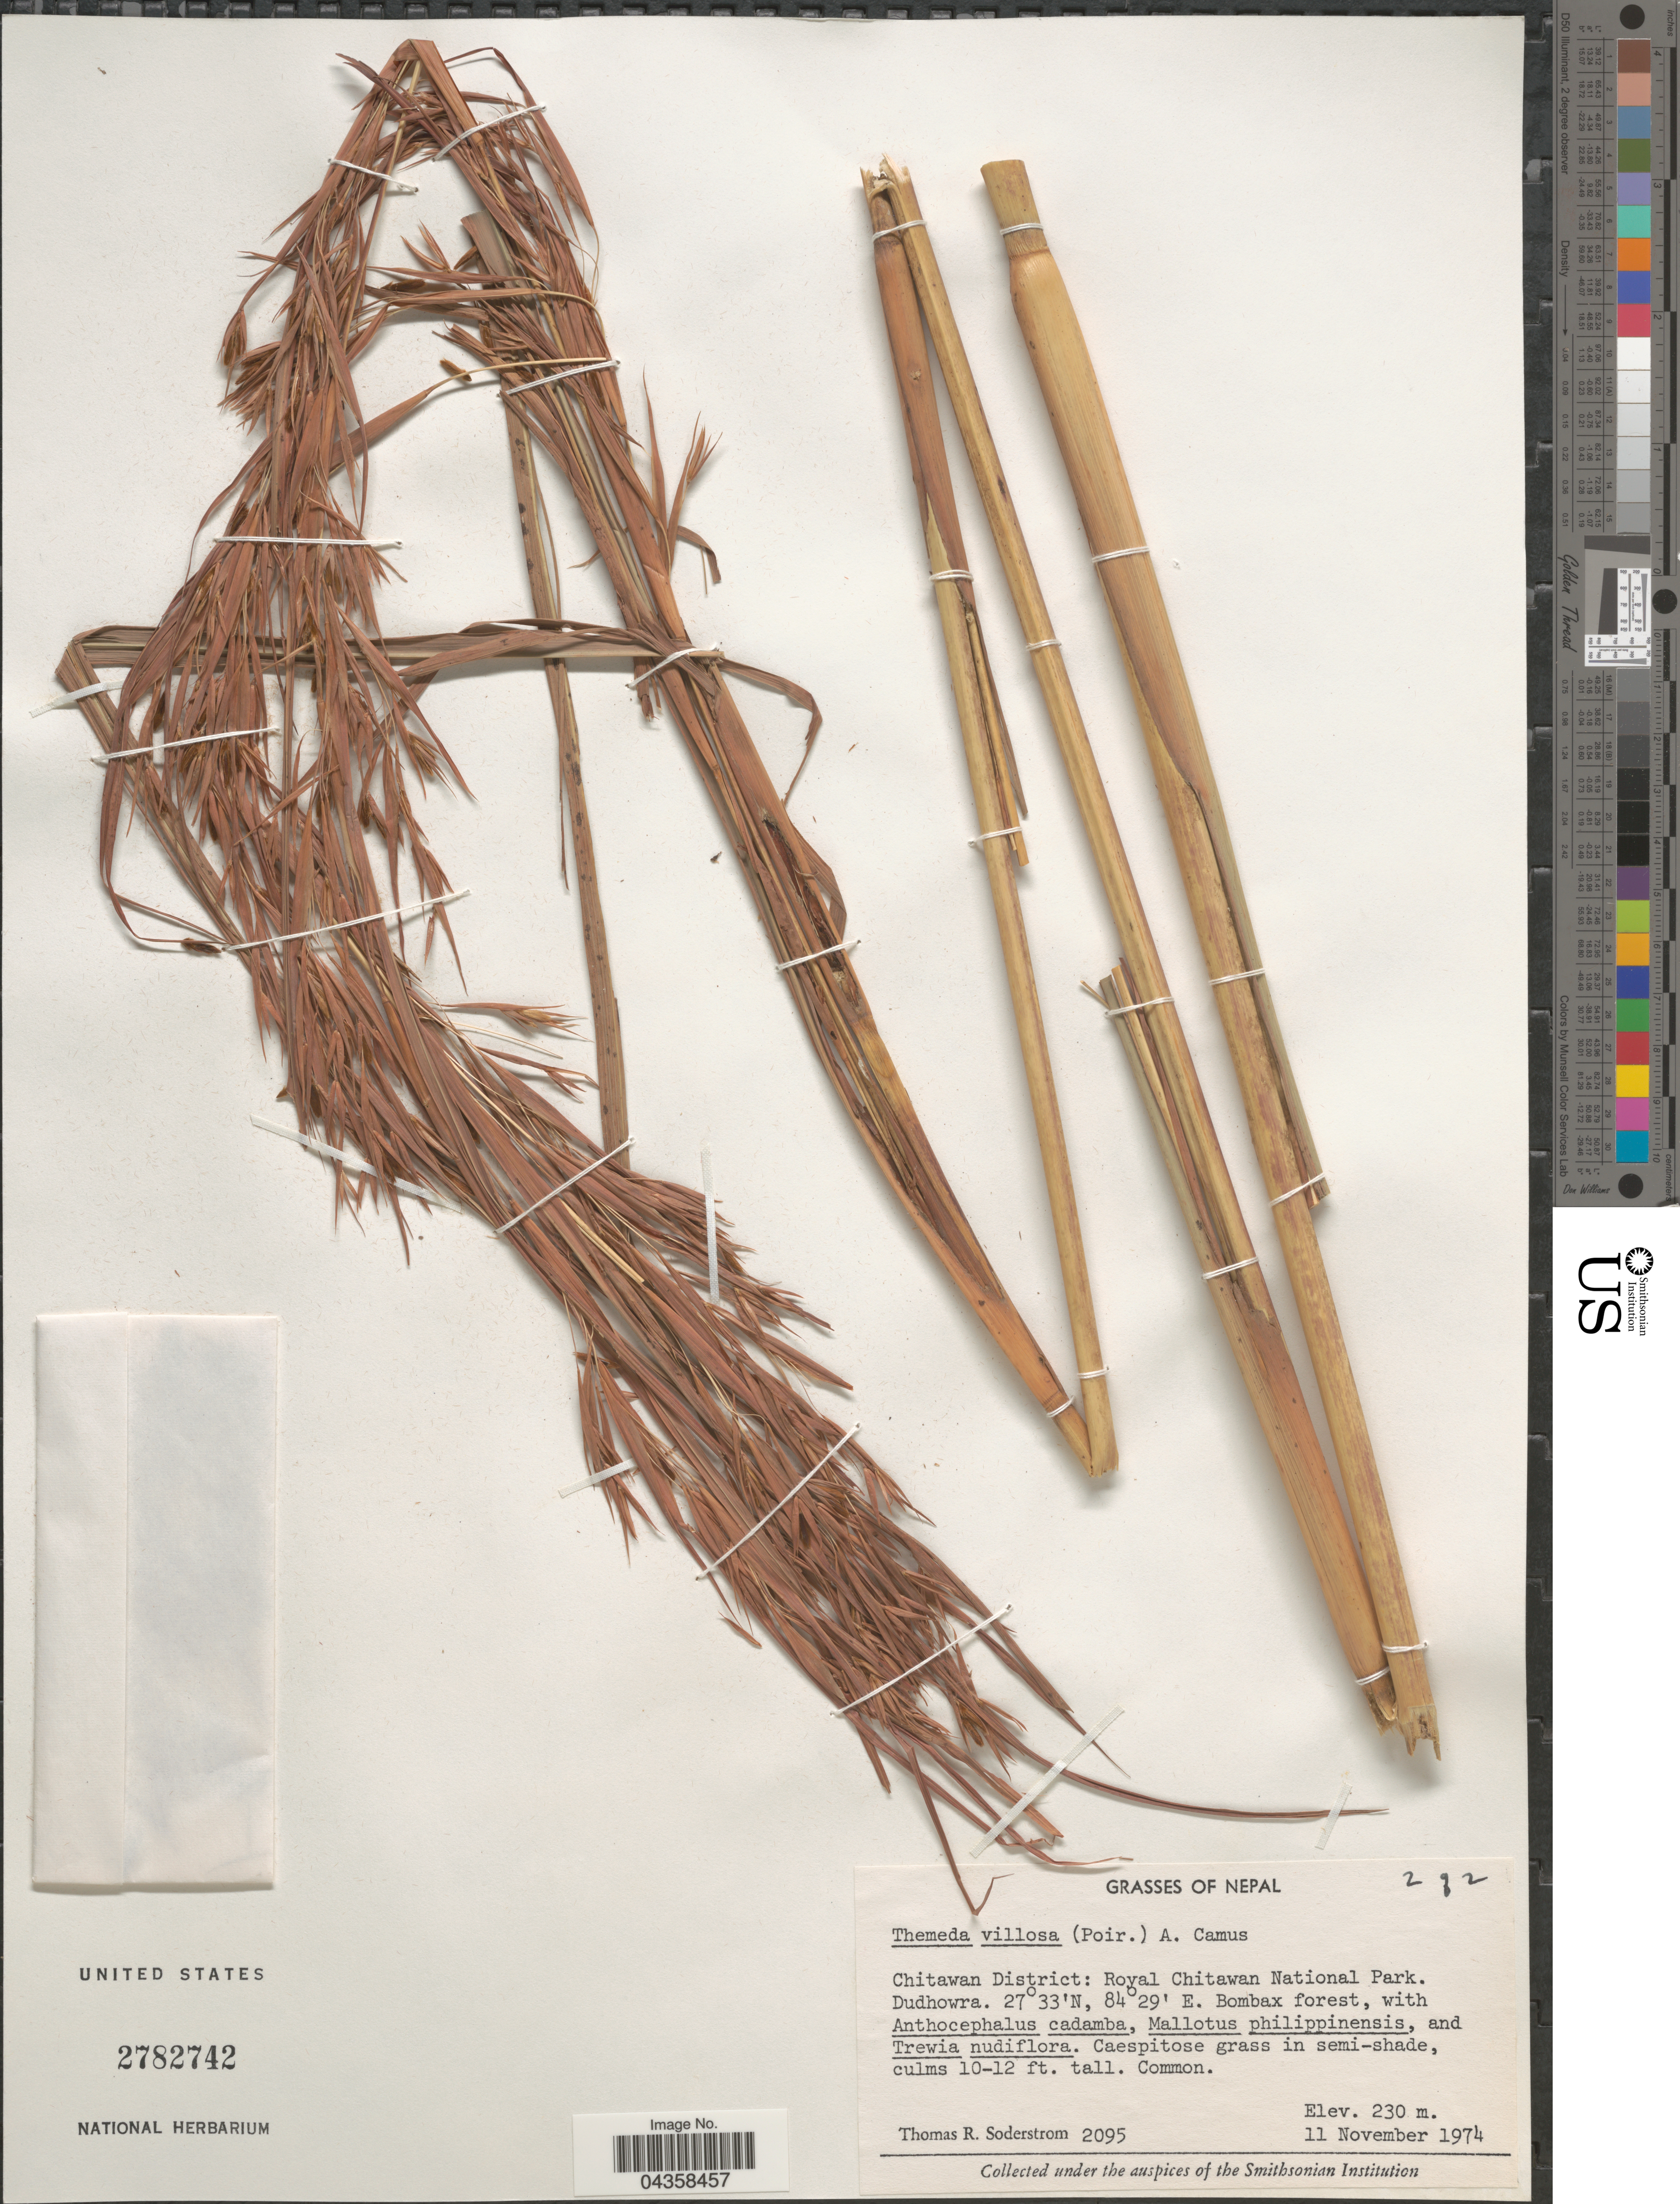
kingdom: Plantae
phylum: Tracheophyta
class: Liliopsida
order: Poales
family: Poaceae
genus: Themeda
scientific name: Themeda villosa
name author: (Lam.) A. Camus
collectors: T. R. Soderstrom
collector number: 2095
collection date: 1974-11-11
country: Nepal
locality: Chitawan District: Royal Chitawan National Park. Dudhowra. Bombax forest.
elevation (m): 230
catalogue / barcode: US 2782742